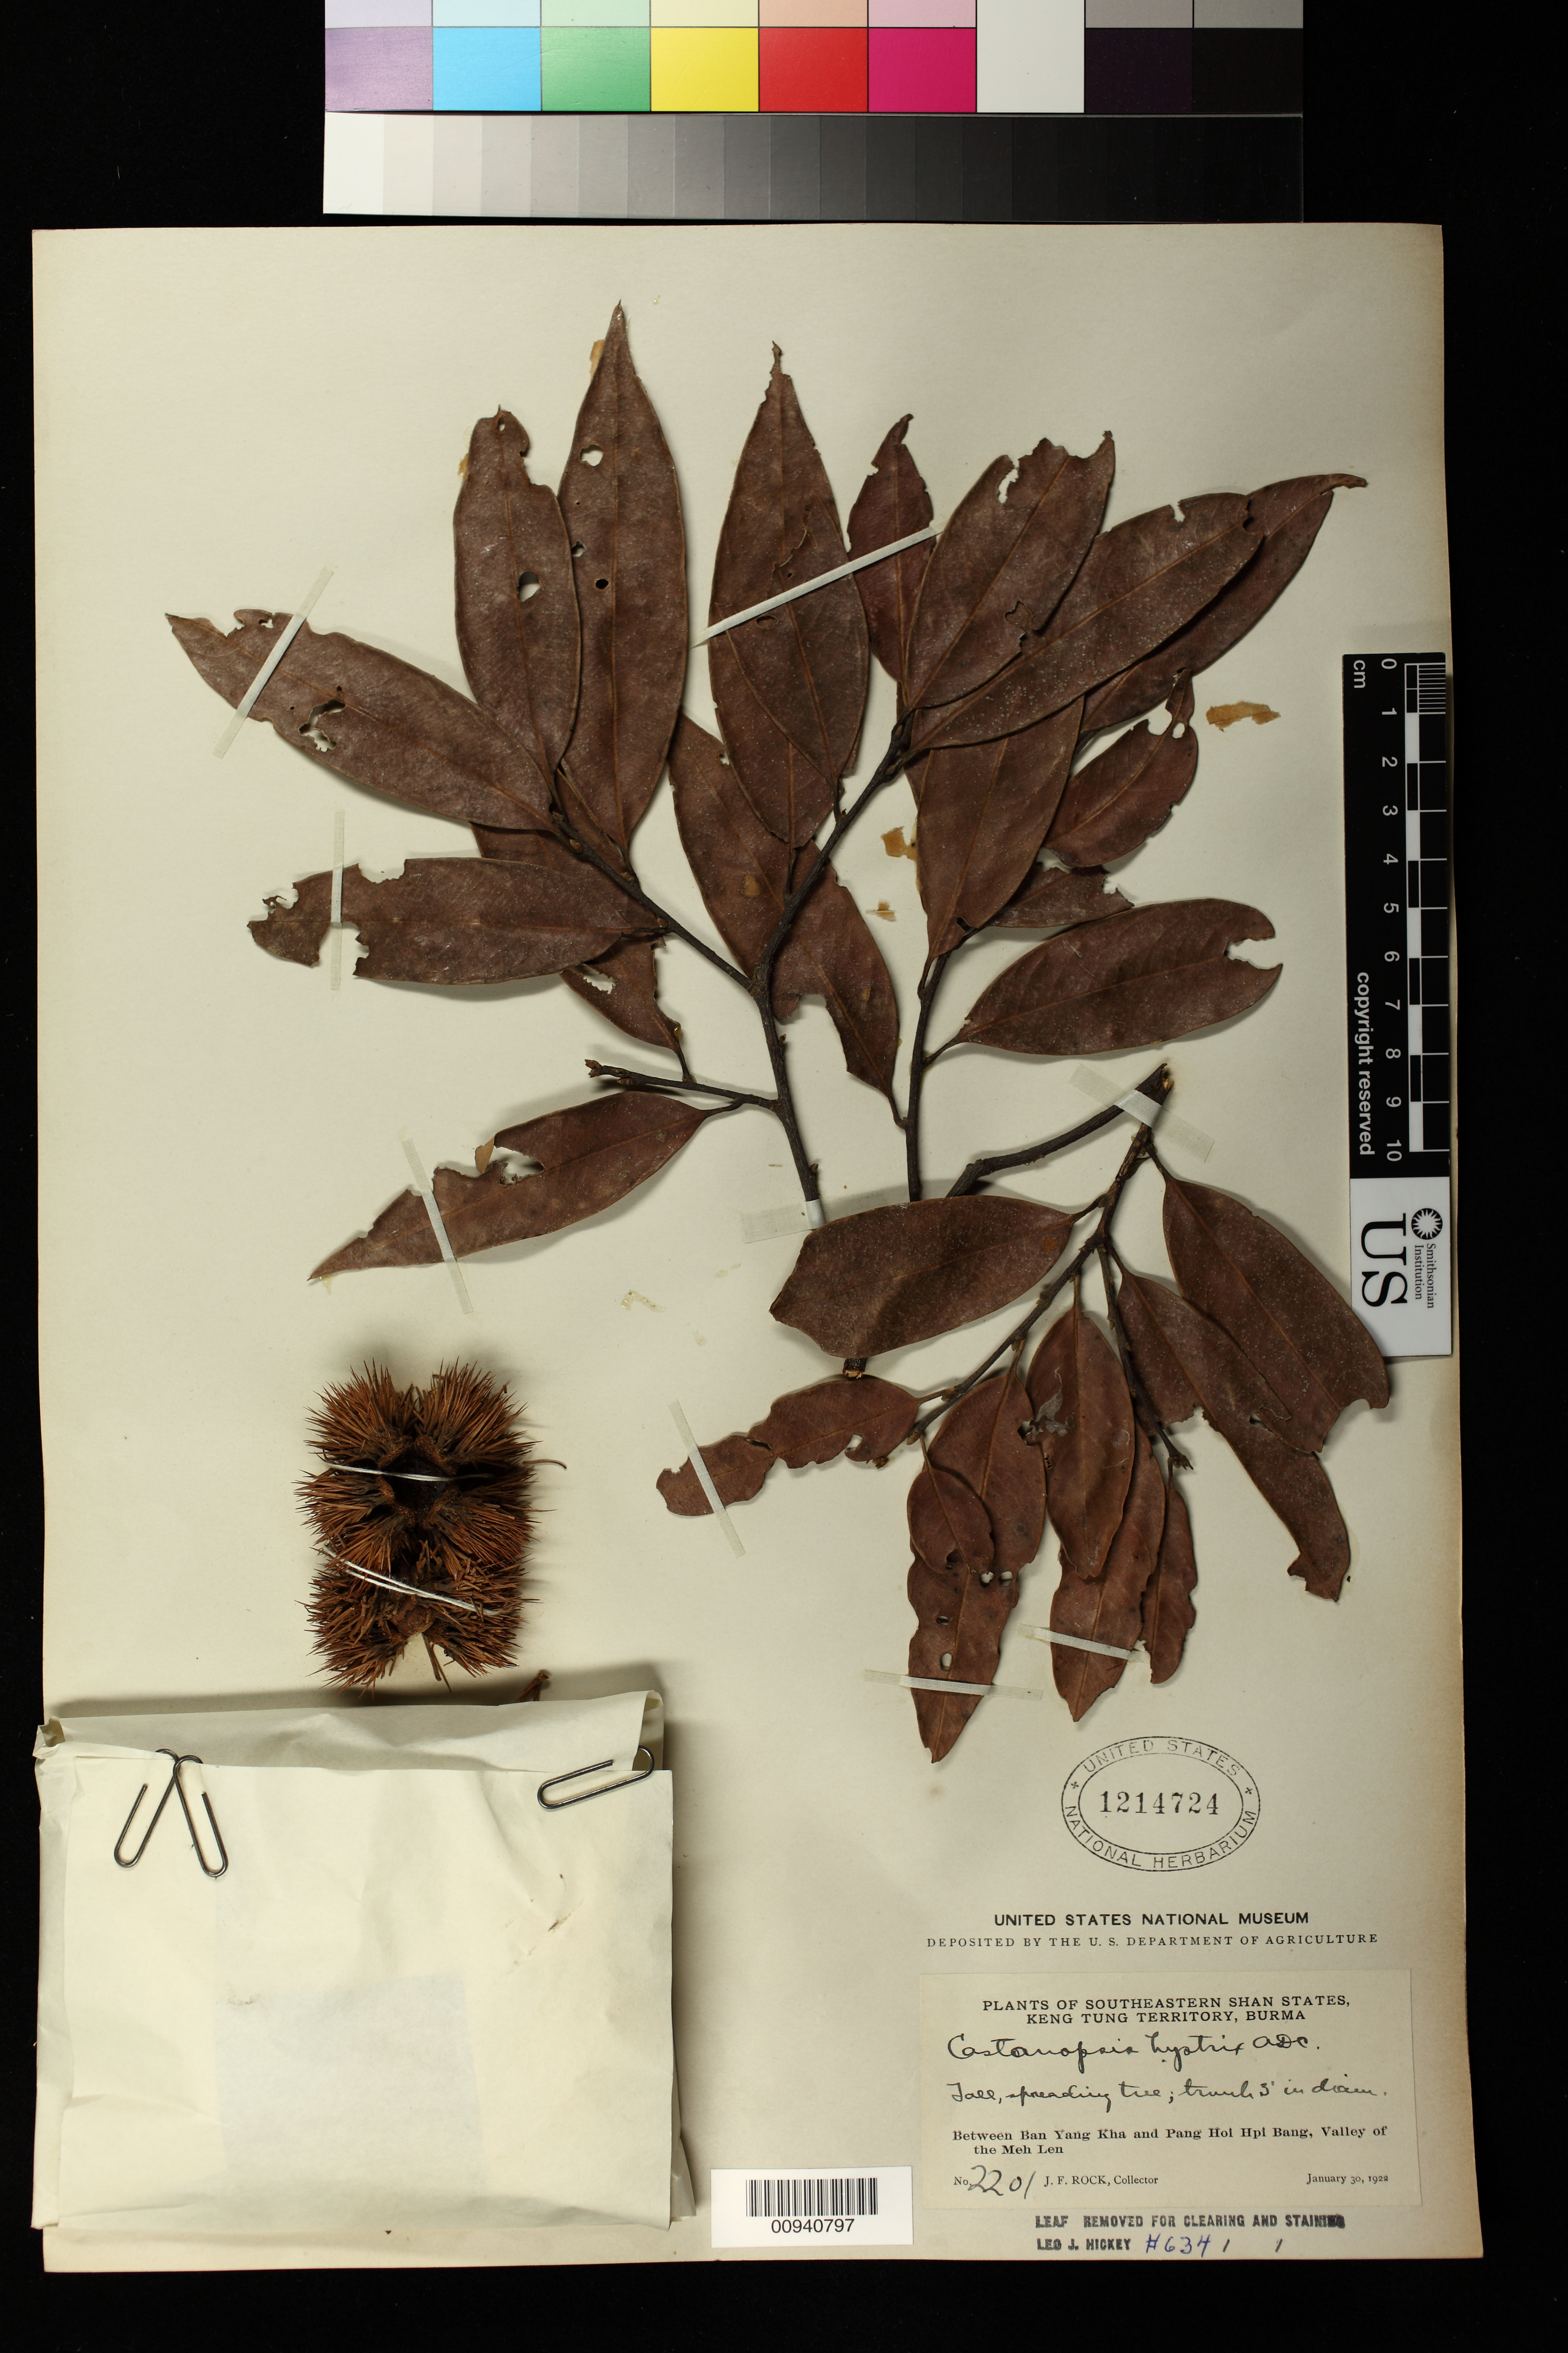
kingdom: Plantae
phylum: Tracheophyta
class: Magnoliopsida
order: Fagales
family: Fagaceae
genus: Castanopsis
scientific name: Castanopsis hystrix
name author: Hook. f. & Thomson ex A. DC.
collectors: J. F. Rock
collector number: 220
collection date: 1922-01-30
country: Myanmar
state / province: Shan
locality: Keng Tung Territory, between Ban Yang Kha and Pang Hol Hpi Bang, Valley of the Meh Leu.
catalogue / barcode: US 1214724